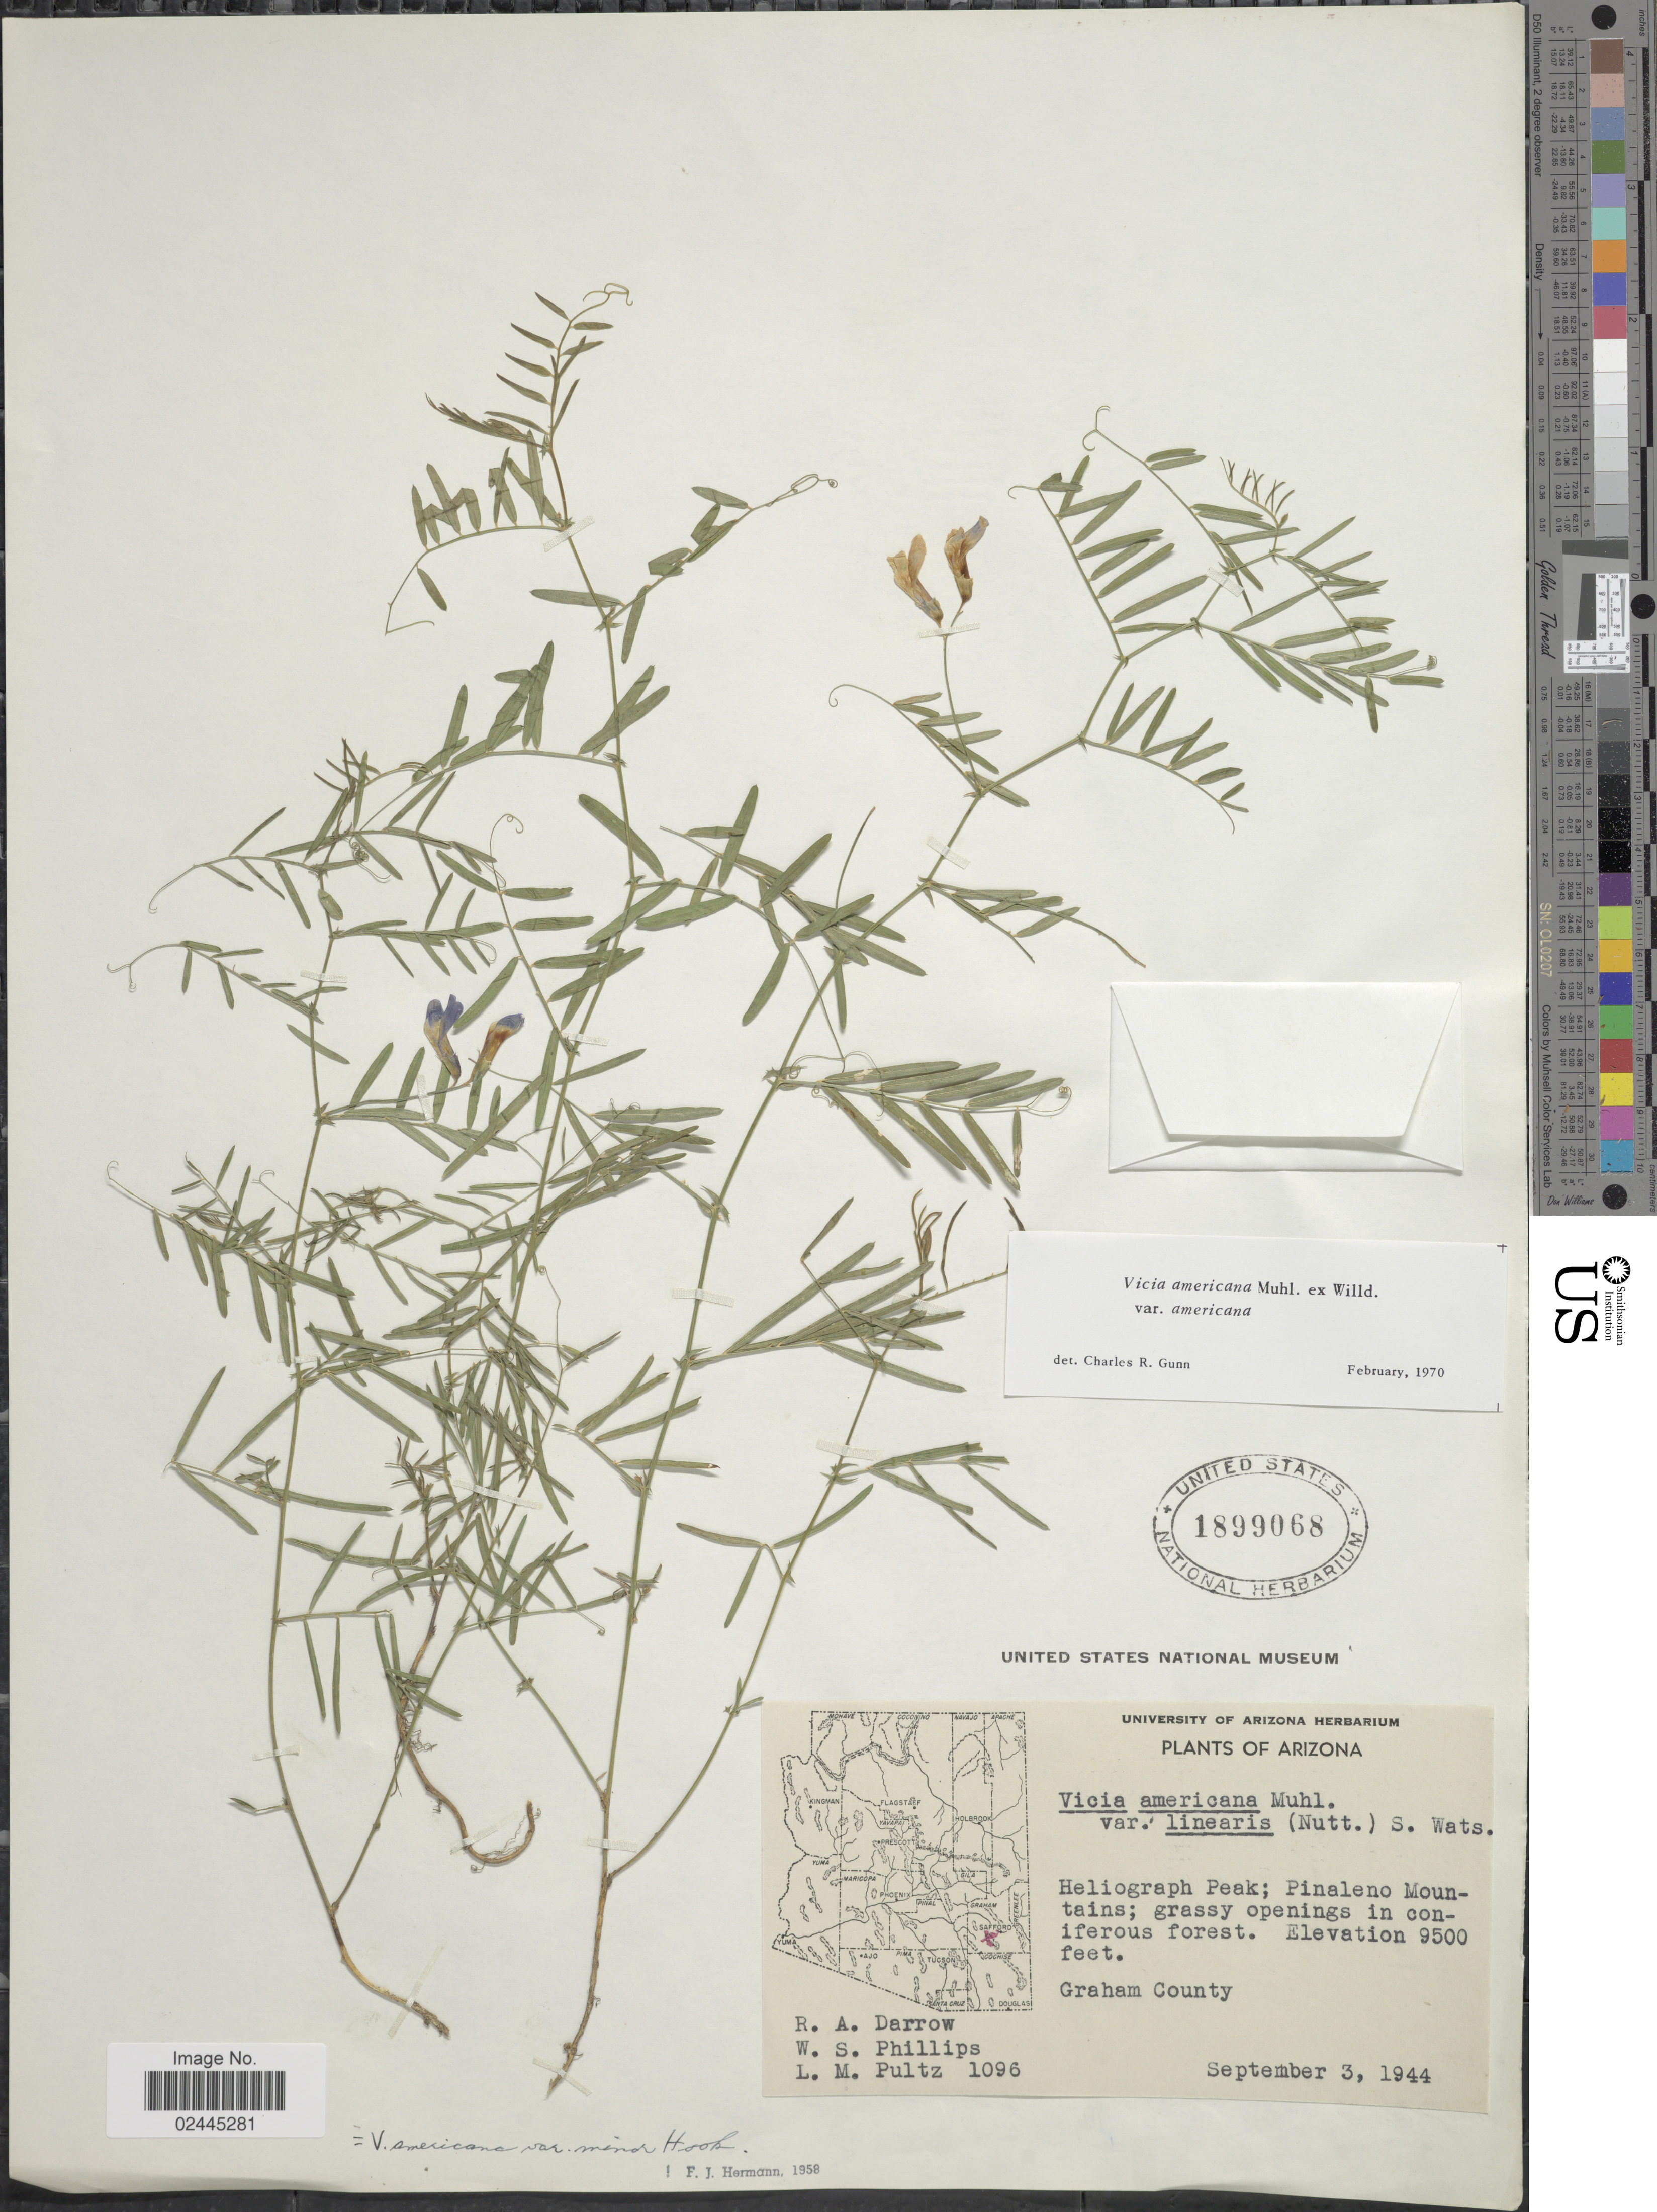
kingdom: Plantae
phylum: Tracheophyta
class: Magnoliopsida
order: Fabales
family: Fabaceae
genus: Vicia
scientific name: Vicia americana var. americana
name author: Muhl. ex Willd.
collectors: R. A. Darrow, W. S. Phillips & L. Pultz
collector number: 1096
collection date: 1944-09-03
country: United States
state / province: Arizona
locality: Heliograph Peak; Pinaleno Mountains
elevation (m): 2896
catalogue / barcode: US 1899068